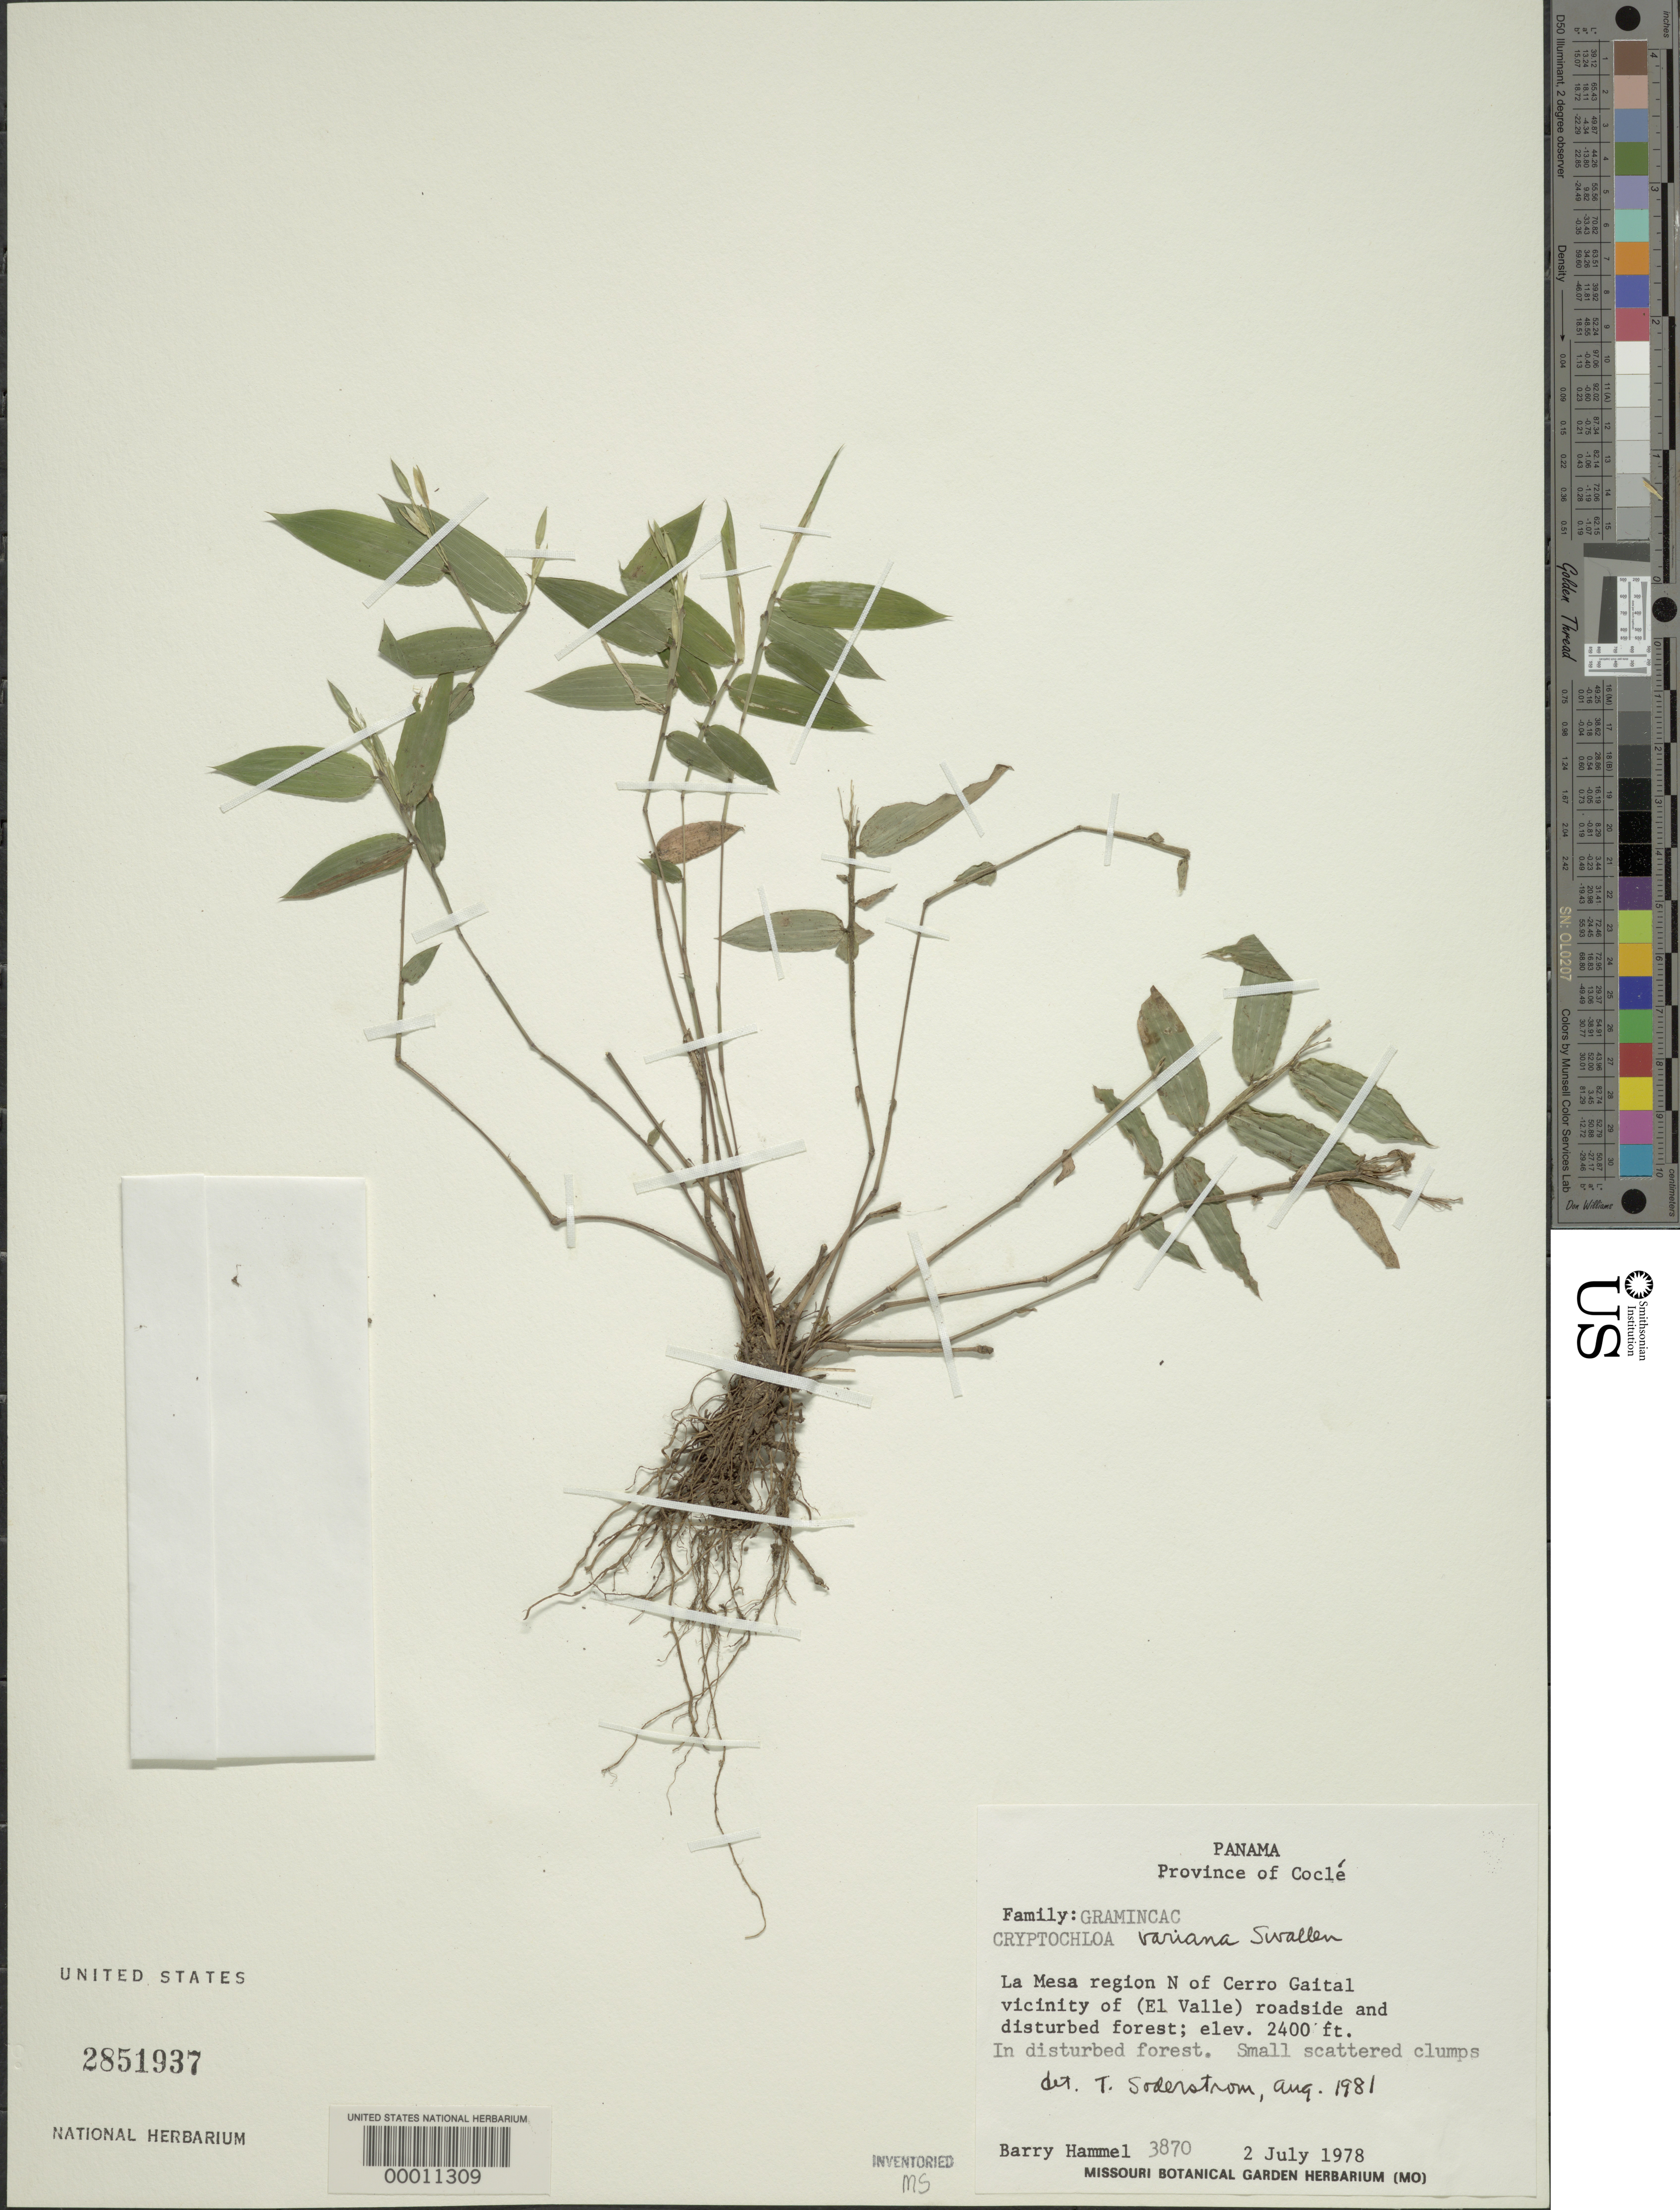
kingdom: Plantae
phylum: Tracheophyta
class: Liliopsida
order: Poales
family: Poaceae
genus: Cryptochloa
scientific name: Cryptochloa variana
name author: Swallen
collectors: B. Hammel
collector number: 3870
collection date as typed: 02 Jul 1978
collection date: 1978-07-02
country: Panama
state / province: Coclé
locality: La Mesa, Cerro Gaital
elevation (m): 732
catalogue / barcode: US 2851937